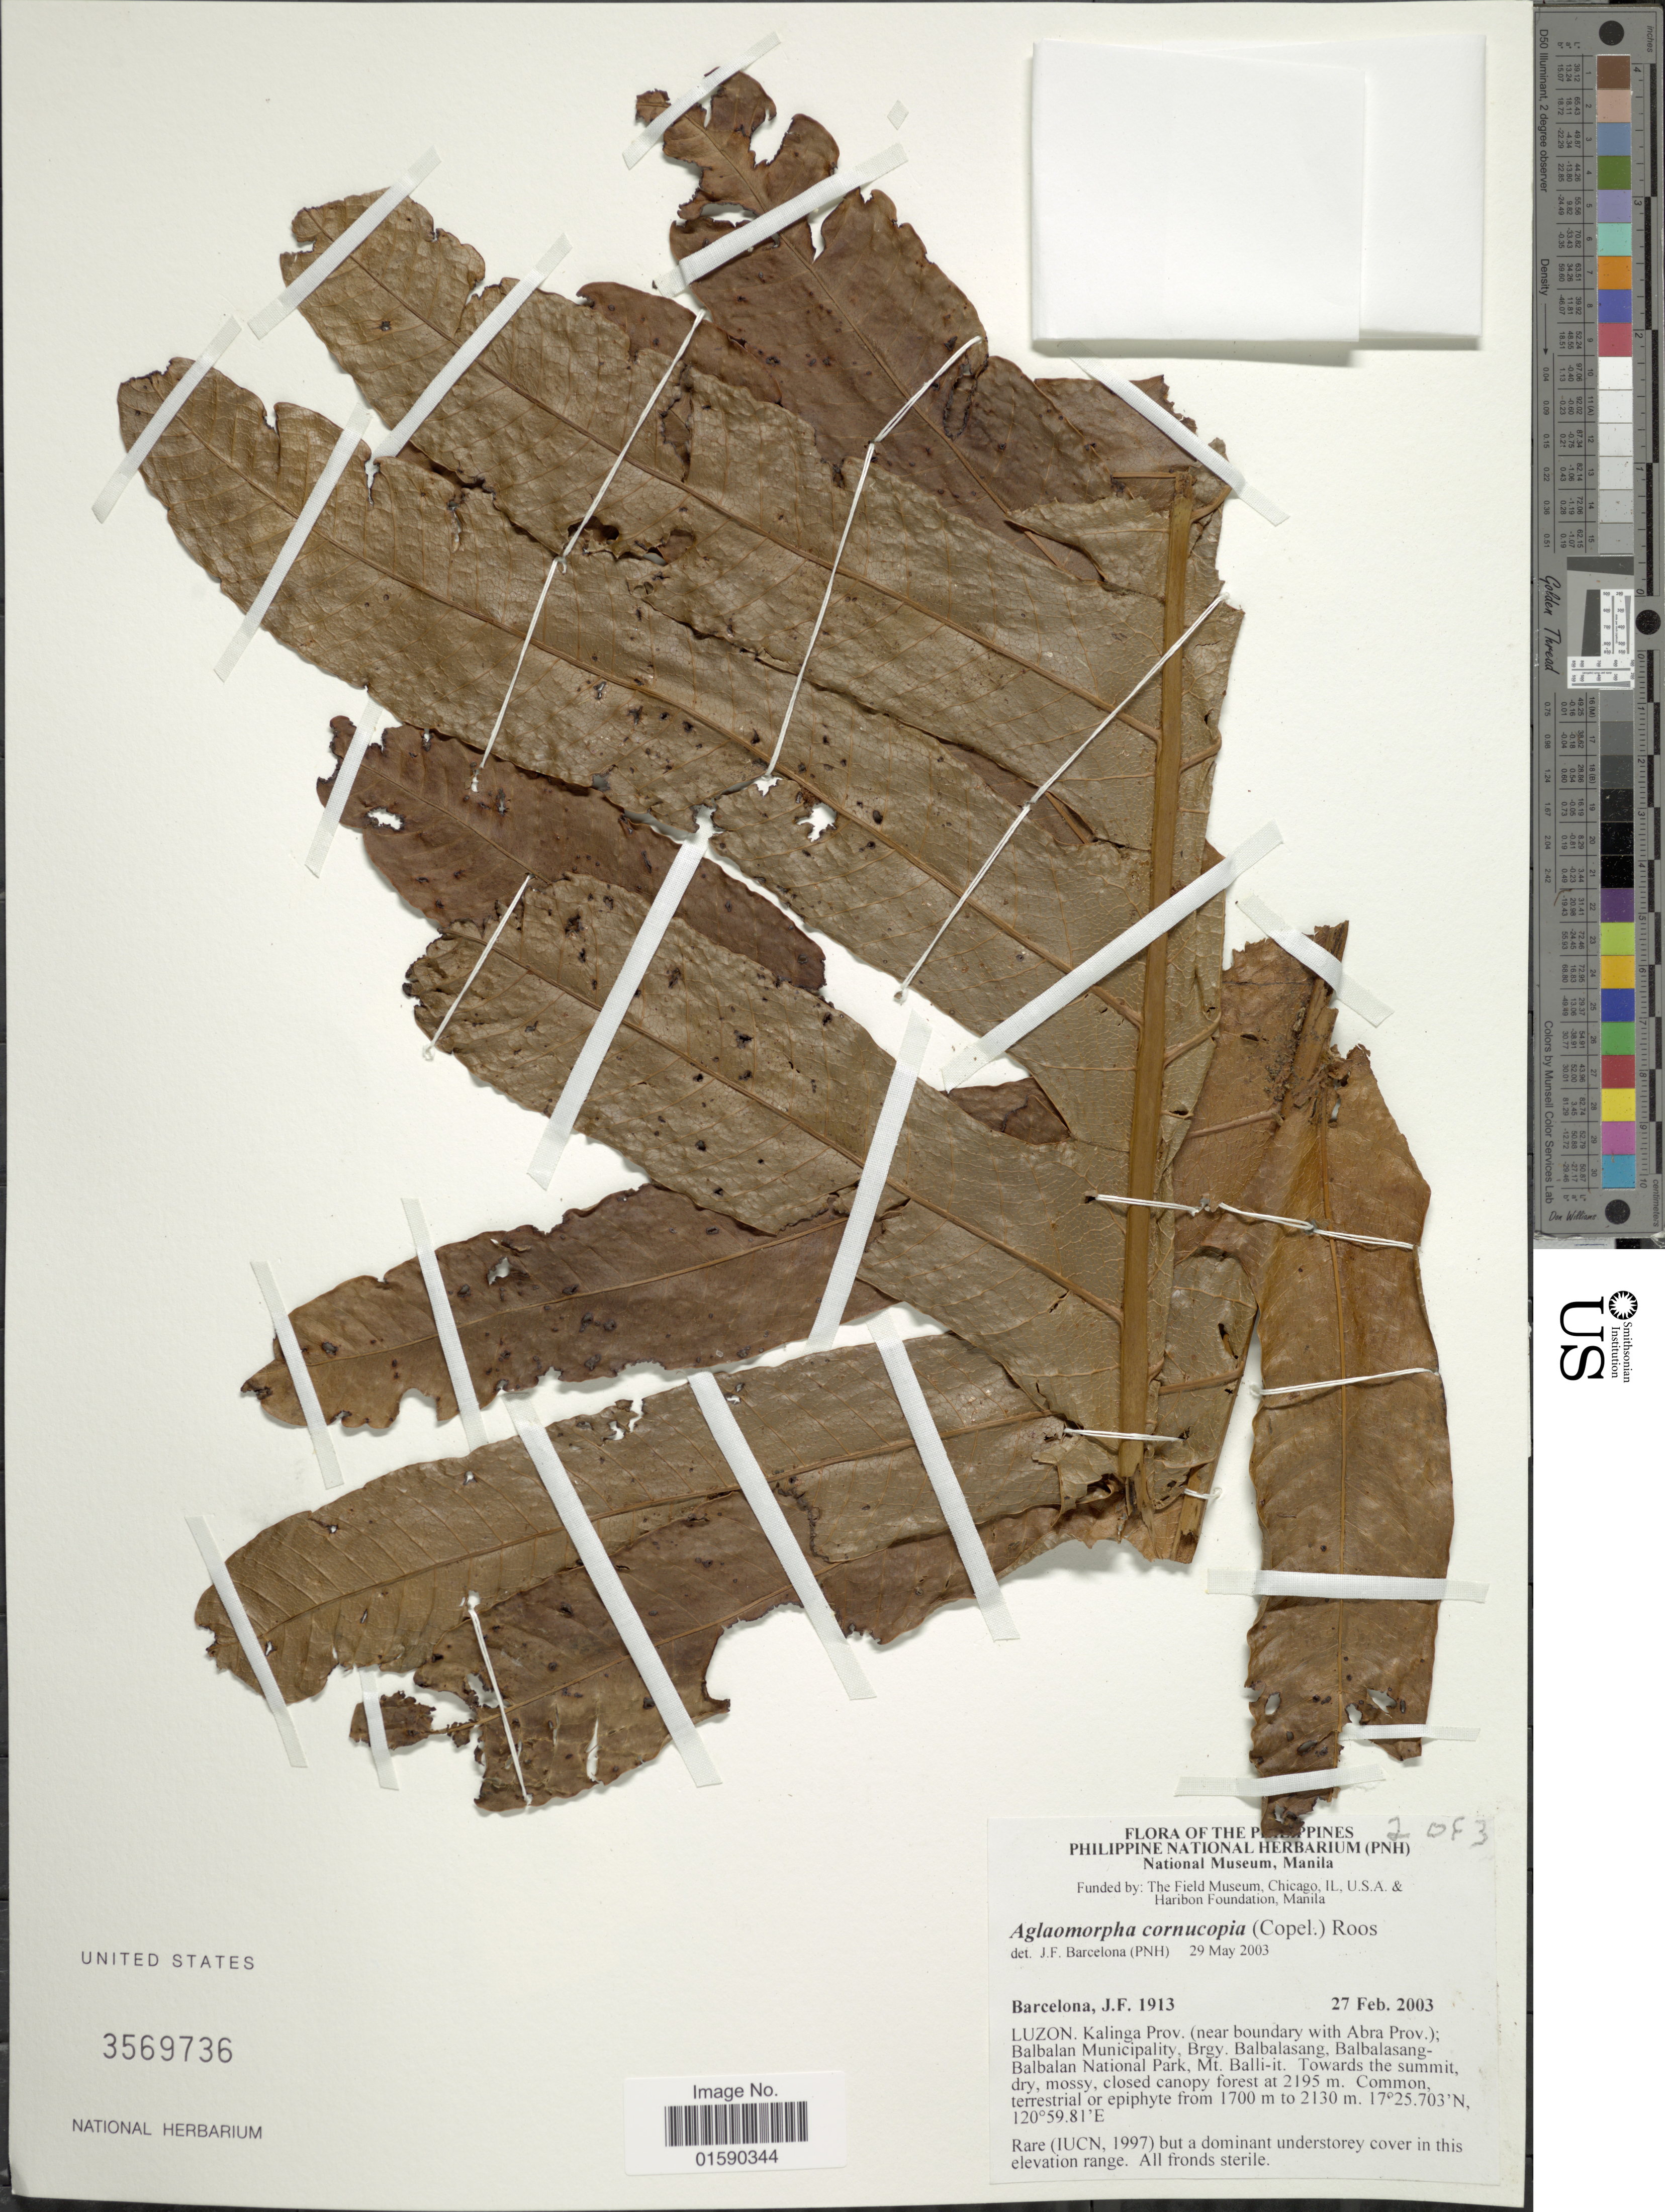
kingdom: Plantae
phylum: Tracheophyta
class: Polypodiopsida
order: Polypodiales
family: Polypodiaceae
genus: Aglaomorpha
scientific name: Aglaomorpha cornucopia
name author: (Copel.) M.C. Roos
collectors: J. F. Barcelona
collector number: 1913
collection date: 2003-02-27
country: Philippines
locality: Luzon, Kalinga Prov.(near boundary with Abra Prov.); Balban Municipality, Brgy. Balbalasang, Balbalasang-Balbalan National Park, Mt. Balli-it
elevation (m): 1700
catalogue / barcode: US 3569736